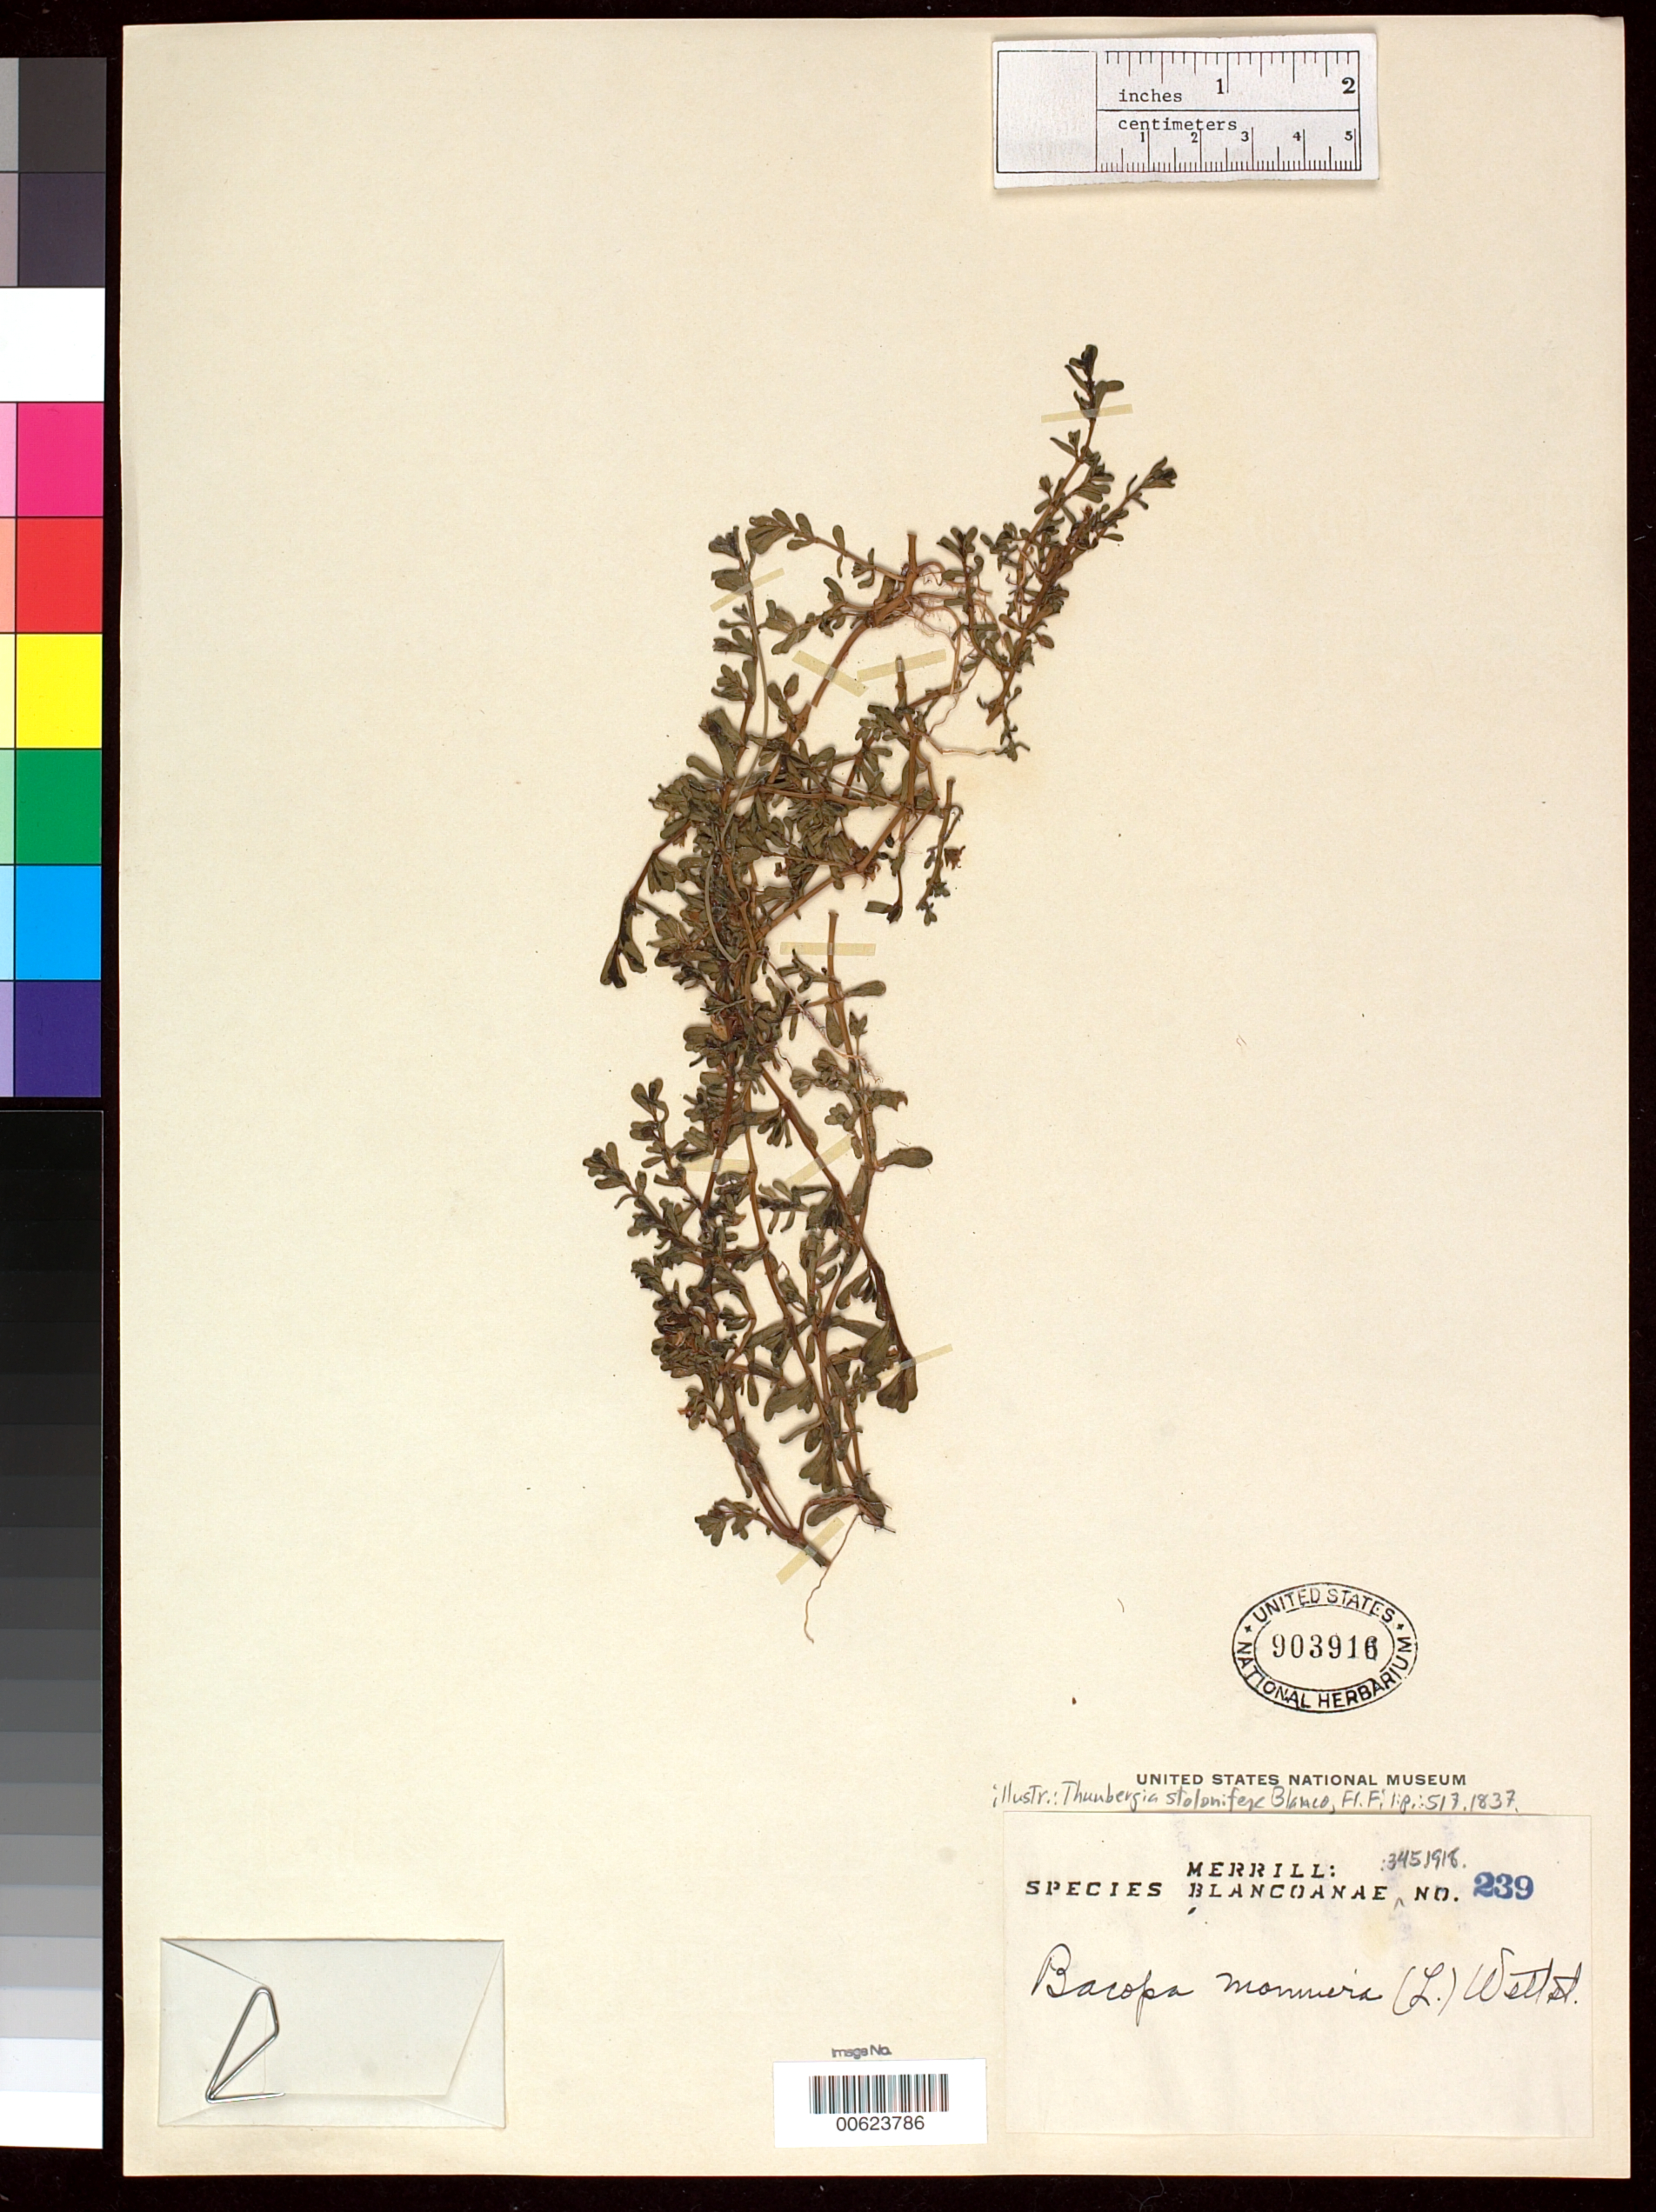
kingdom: Plantae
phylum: Tracheophyta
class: Magnoliopsida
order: Lamiales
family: Plantaginaceae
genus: Bacopa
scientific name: Bacopa monnieri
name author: (L.) Wettst.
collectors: E. D. Merrill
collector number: Sp. Blancoan. 0239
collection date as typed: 15 Apr 1914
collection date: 1914-04-15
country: Philippines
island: Luzon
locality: Manila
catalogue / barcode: US 903916